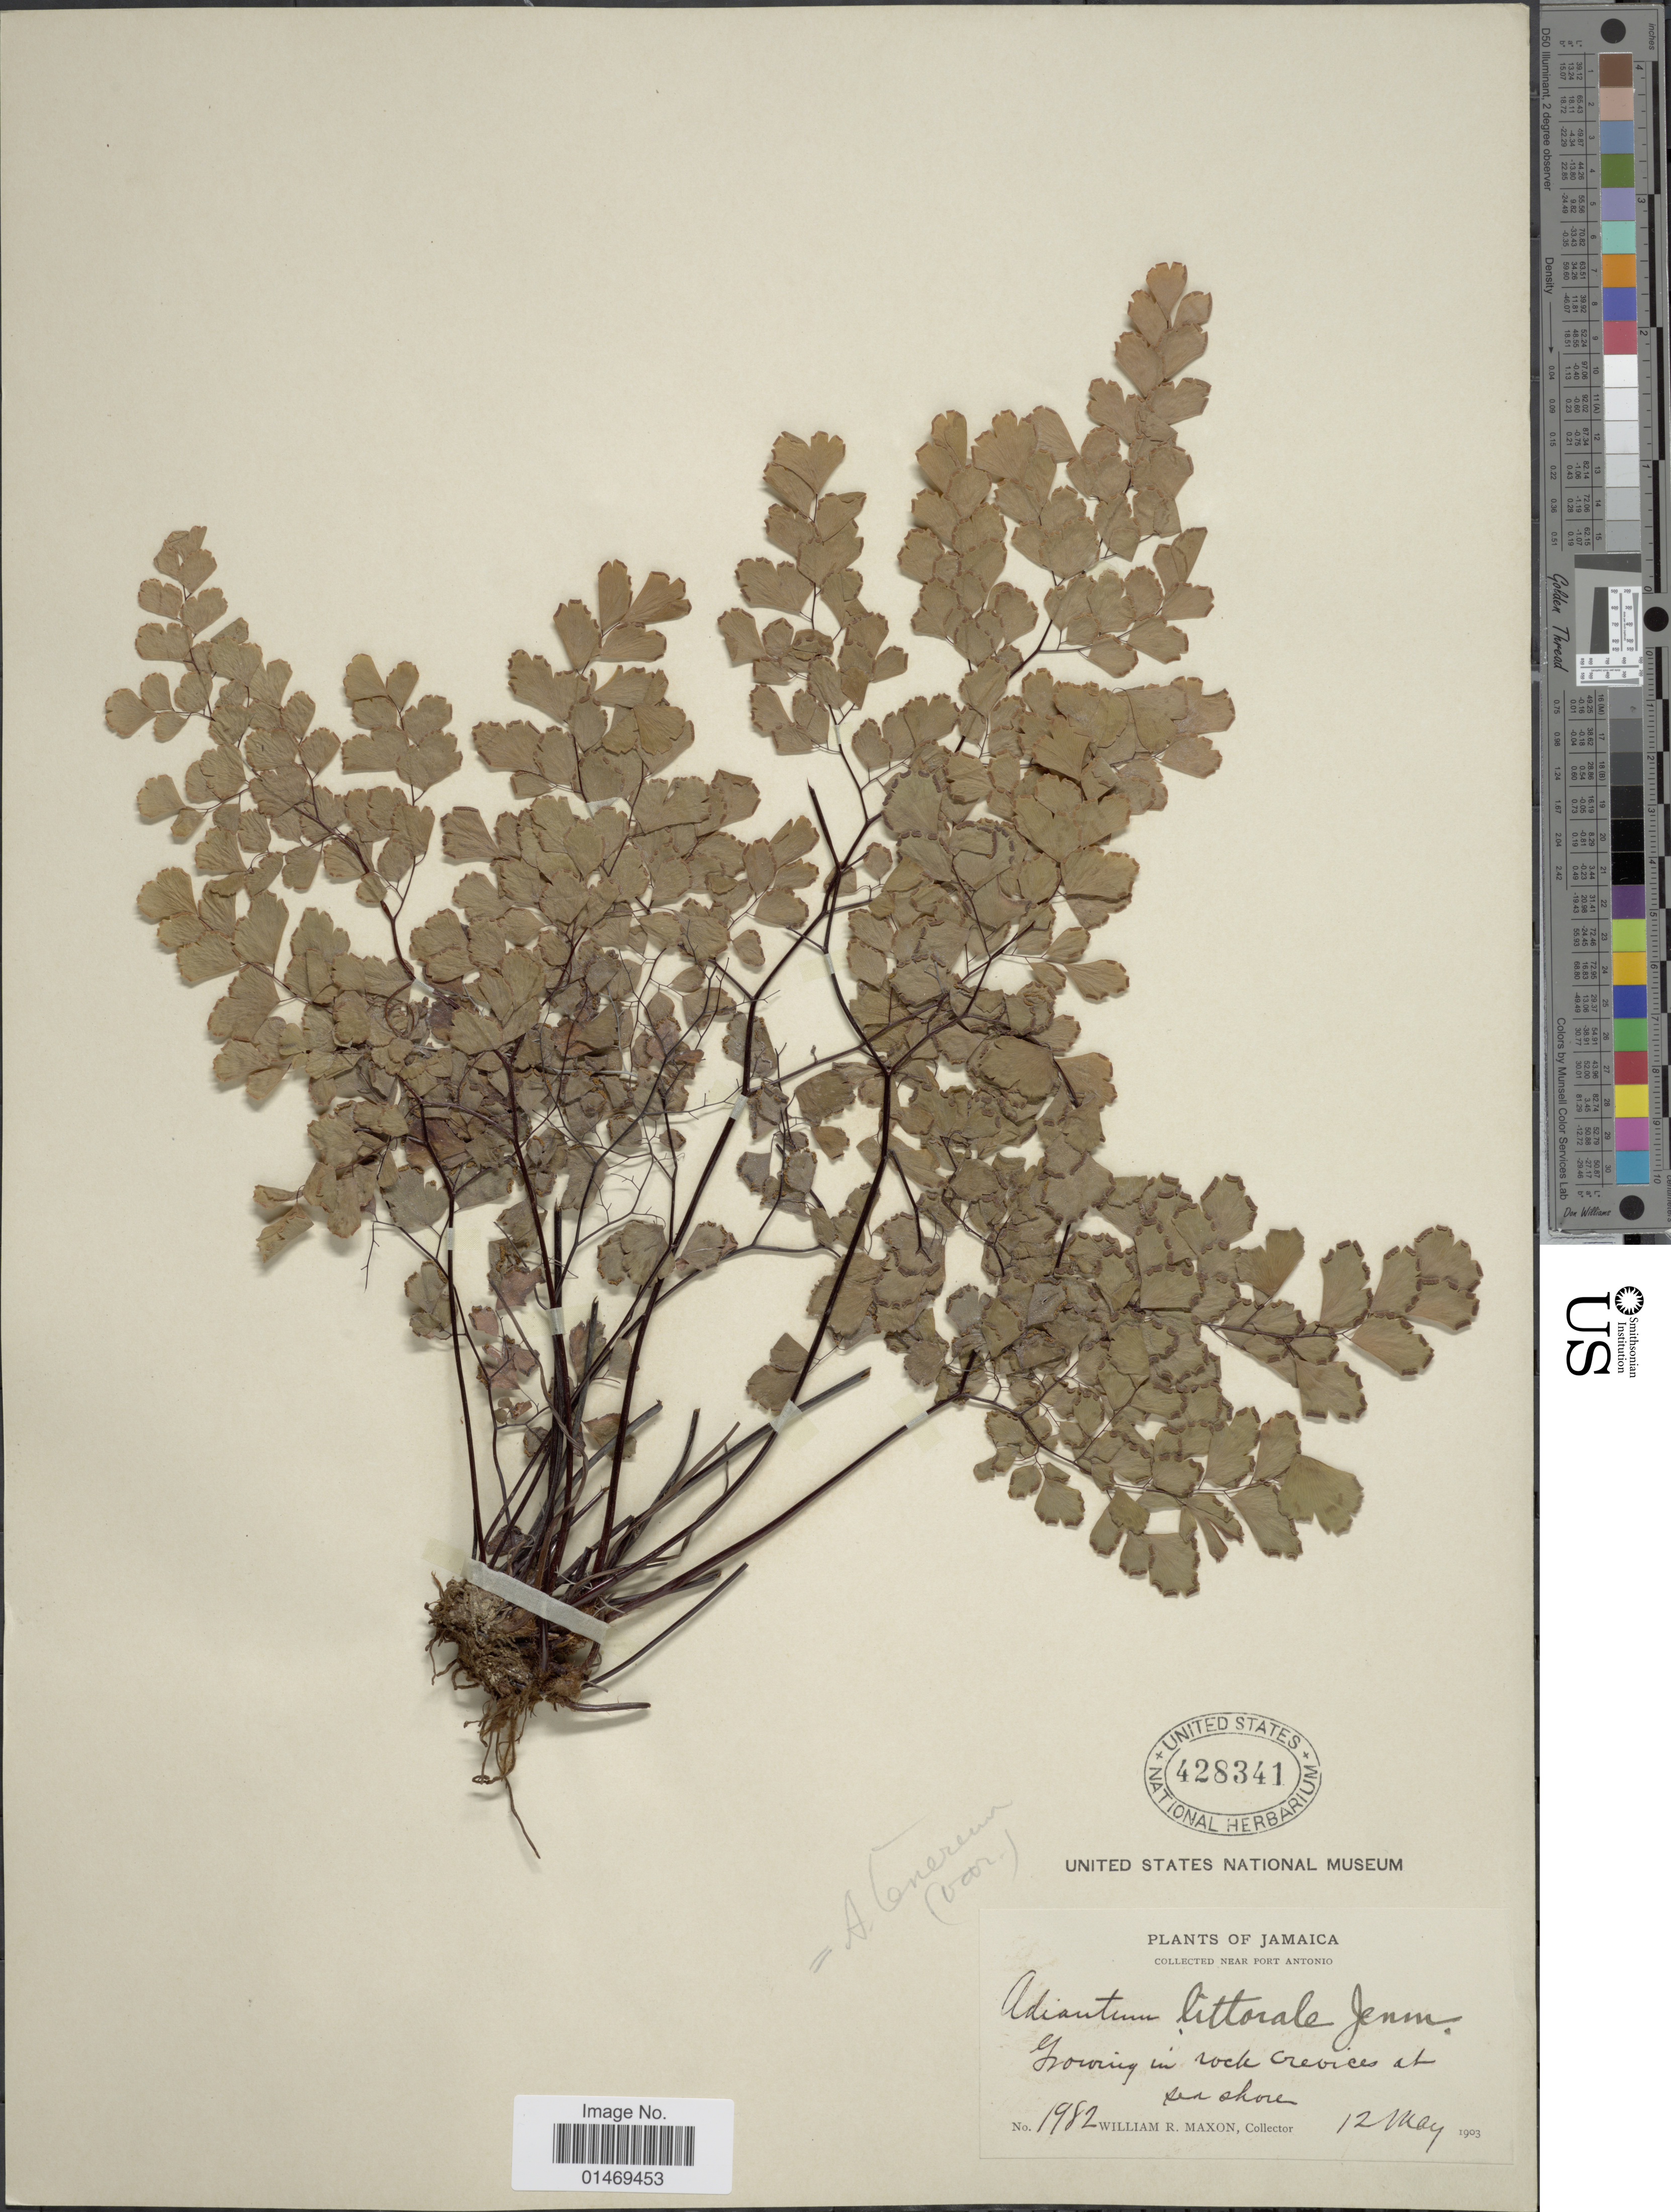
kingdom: Plantae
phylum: Tracheophyta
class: Polypodiopsida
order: Polypodiales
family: Pteridaceae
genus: Adiantum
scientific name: Adiantum tenerum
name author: Sw.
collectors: W. R. Maxon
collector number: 1982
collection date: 1903-05-12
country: Jamaica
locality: Near Port Antonio, at sea shore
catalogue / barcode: US 428341